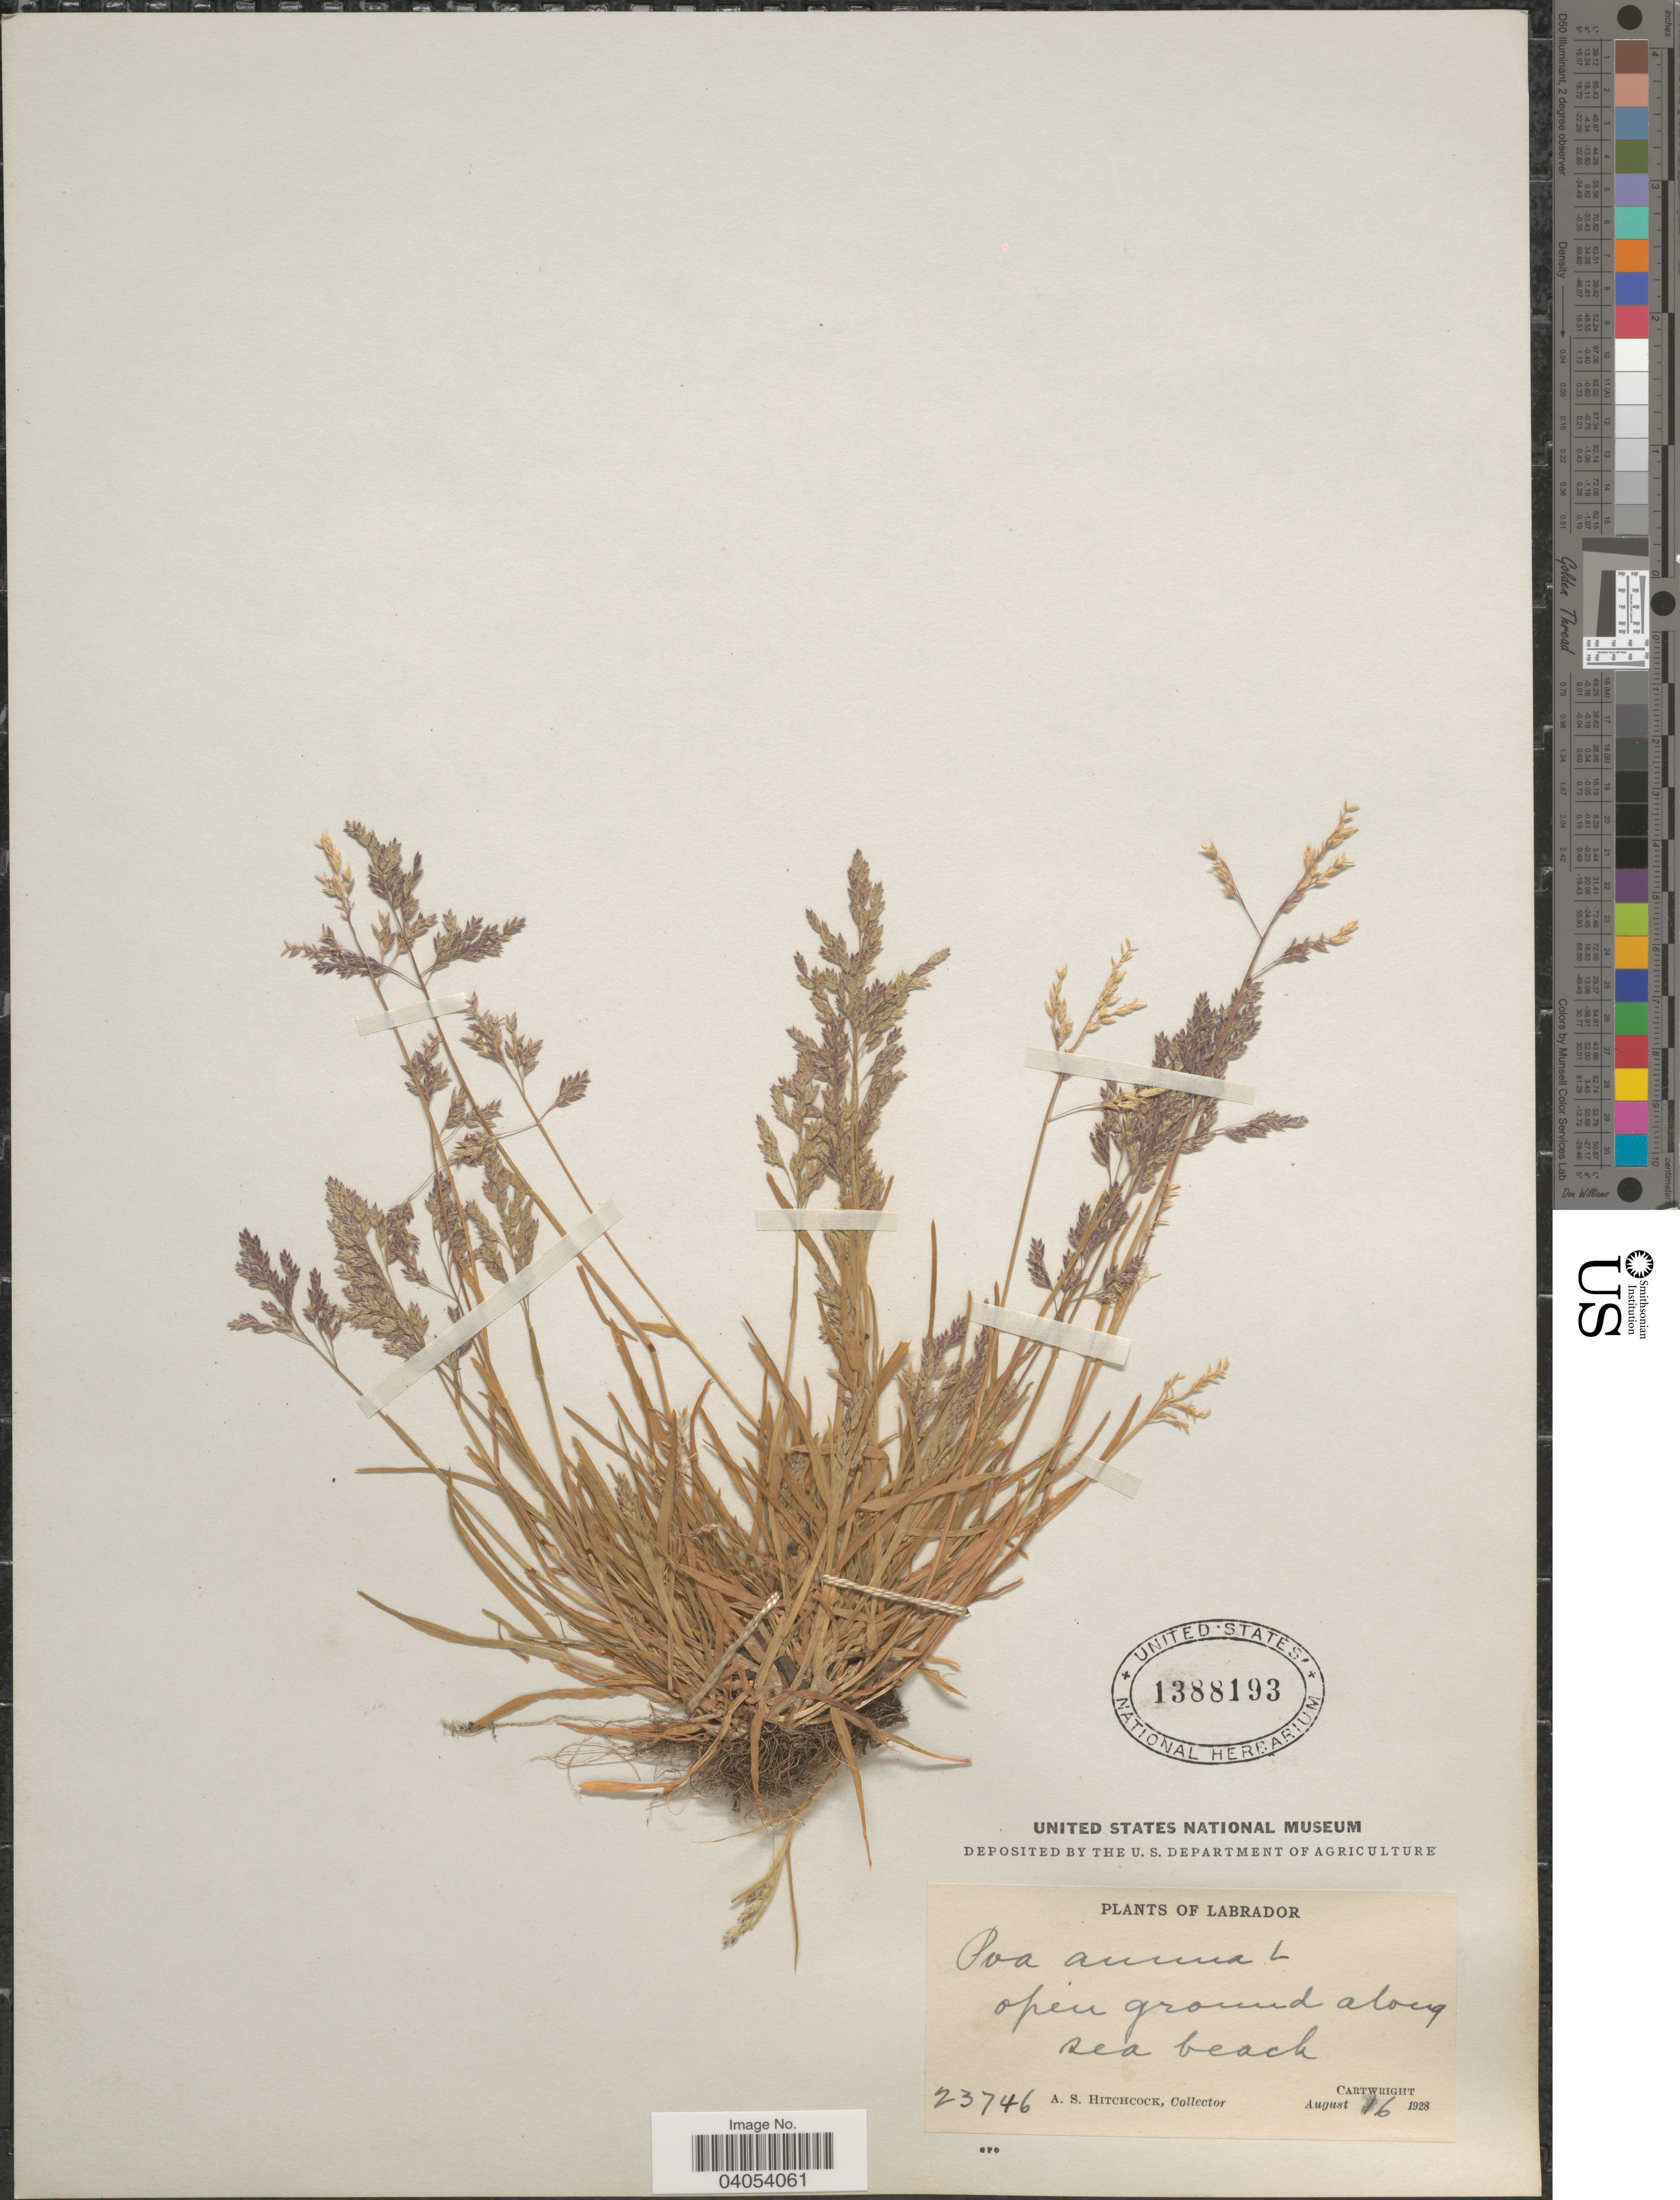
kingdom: Plantae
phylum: Tracheophyta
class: Liliopsida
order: Poales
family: Poaceae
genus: Poa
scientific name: Poa annua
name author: L.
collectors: A. S. Hitchcock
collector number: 23746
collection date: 1928-08-16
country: Canada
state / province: Newfoundland and Labrador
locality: Labrador. Cartwright.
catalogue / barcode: US 1388193